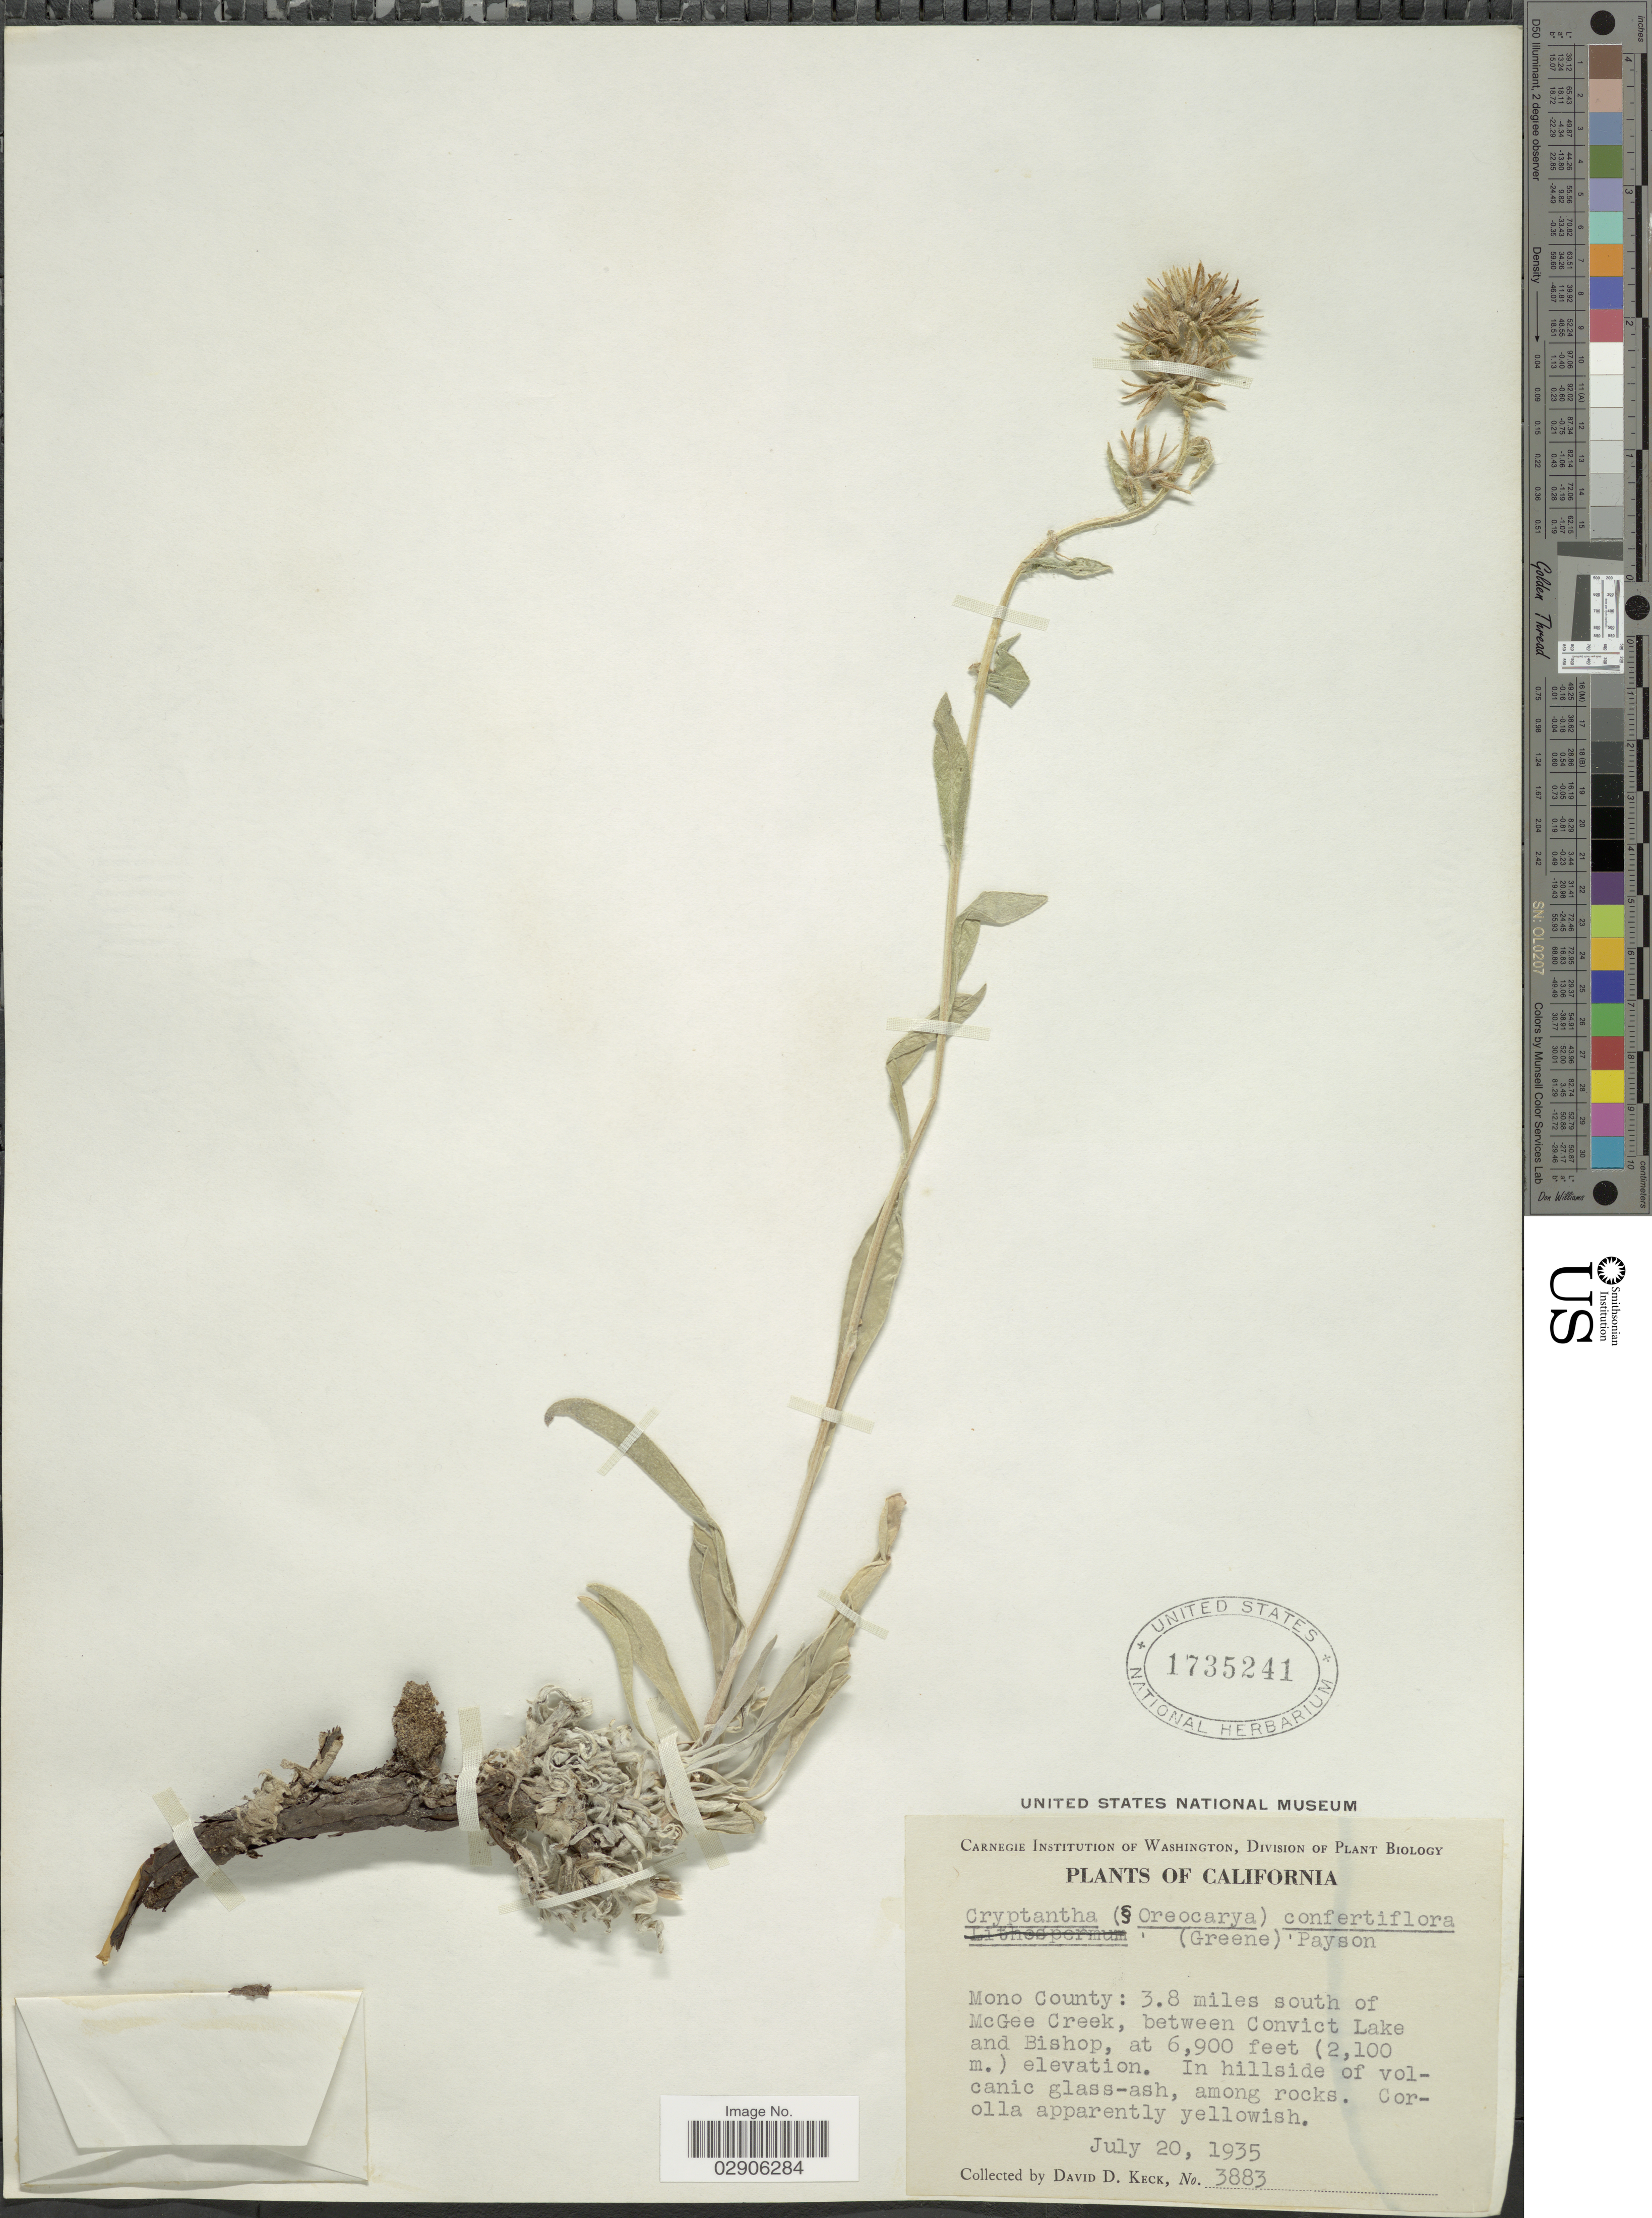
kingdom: Plantae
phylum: Tracheophyta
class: Magnoliopsida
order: Boraginales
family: Boraginaceae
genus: Oreocarya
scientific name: Oreocarya confertiflora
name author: Greene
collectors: D. D. Keck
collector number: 3883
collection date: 1935-07-20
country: United States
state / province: California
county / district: Mono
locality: Mono County: 3.8 miles south of McGee Creek, between Convict Lake and Bishop.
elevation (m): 2103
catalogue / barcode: US 1735241